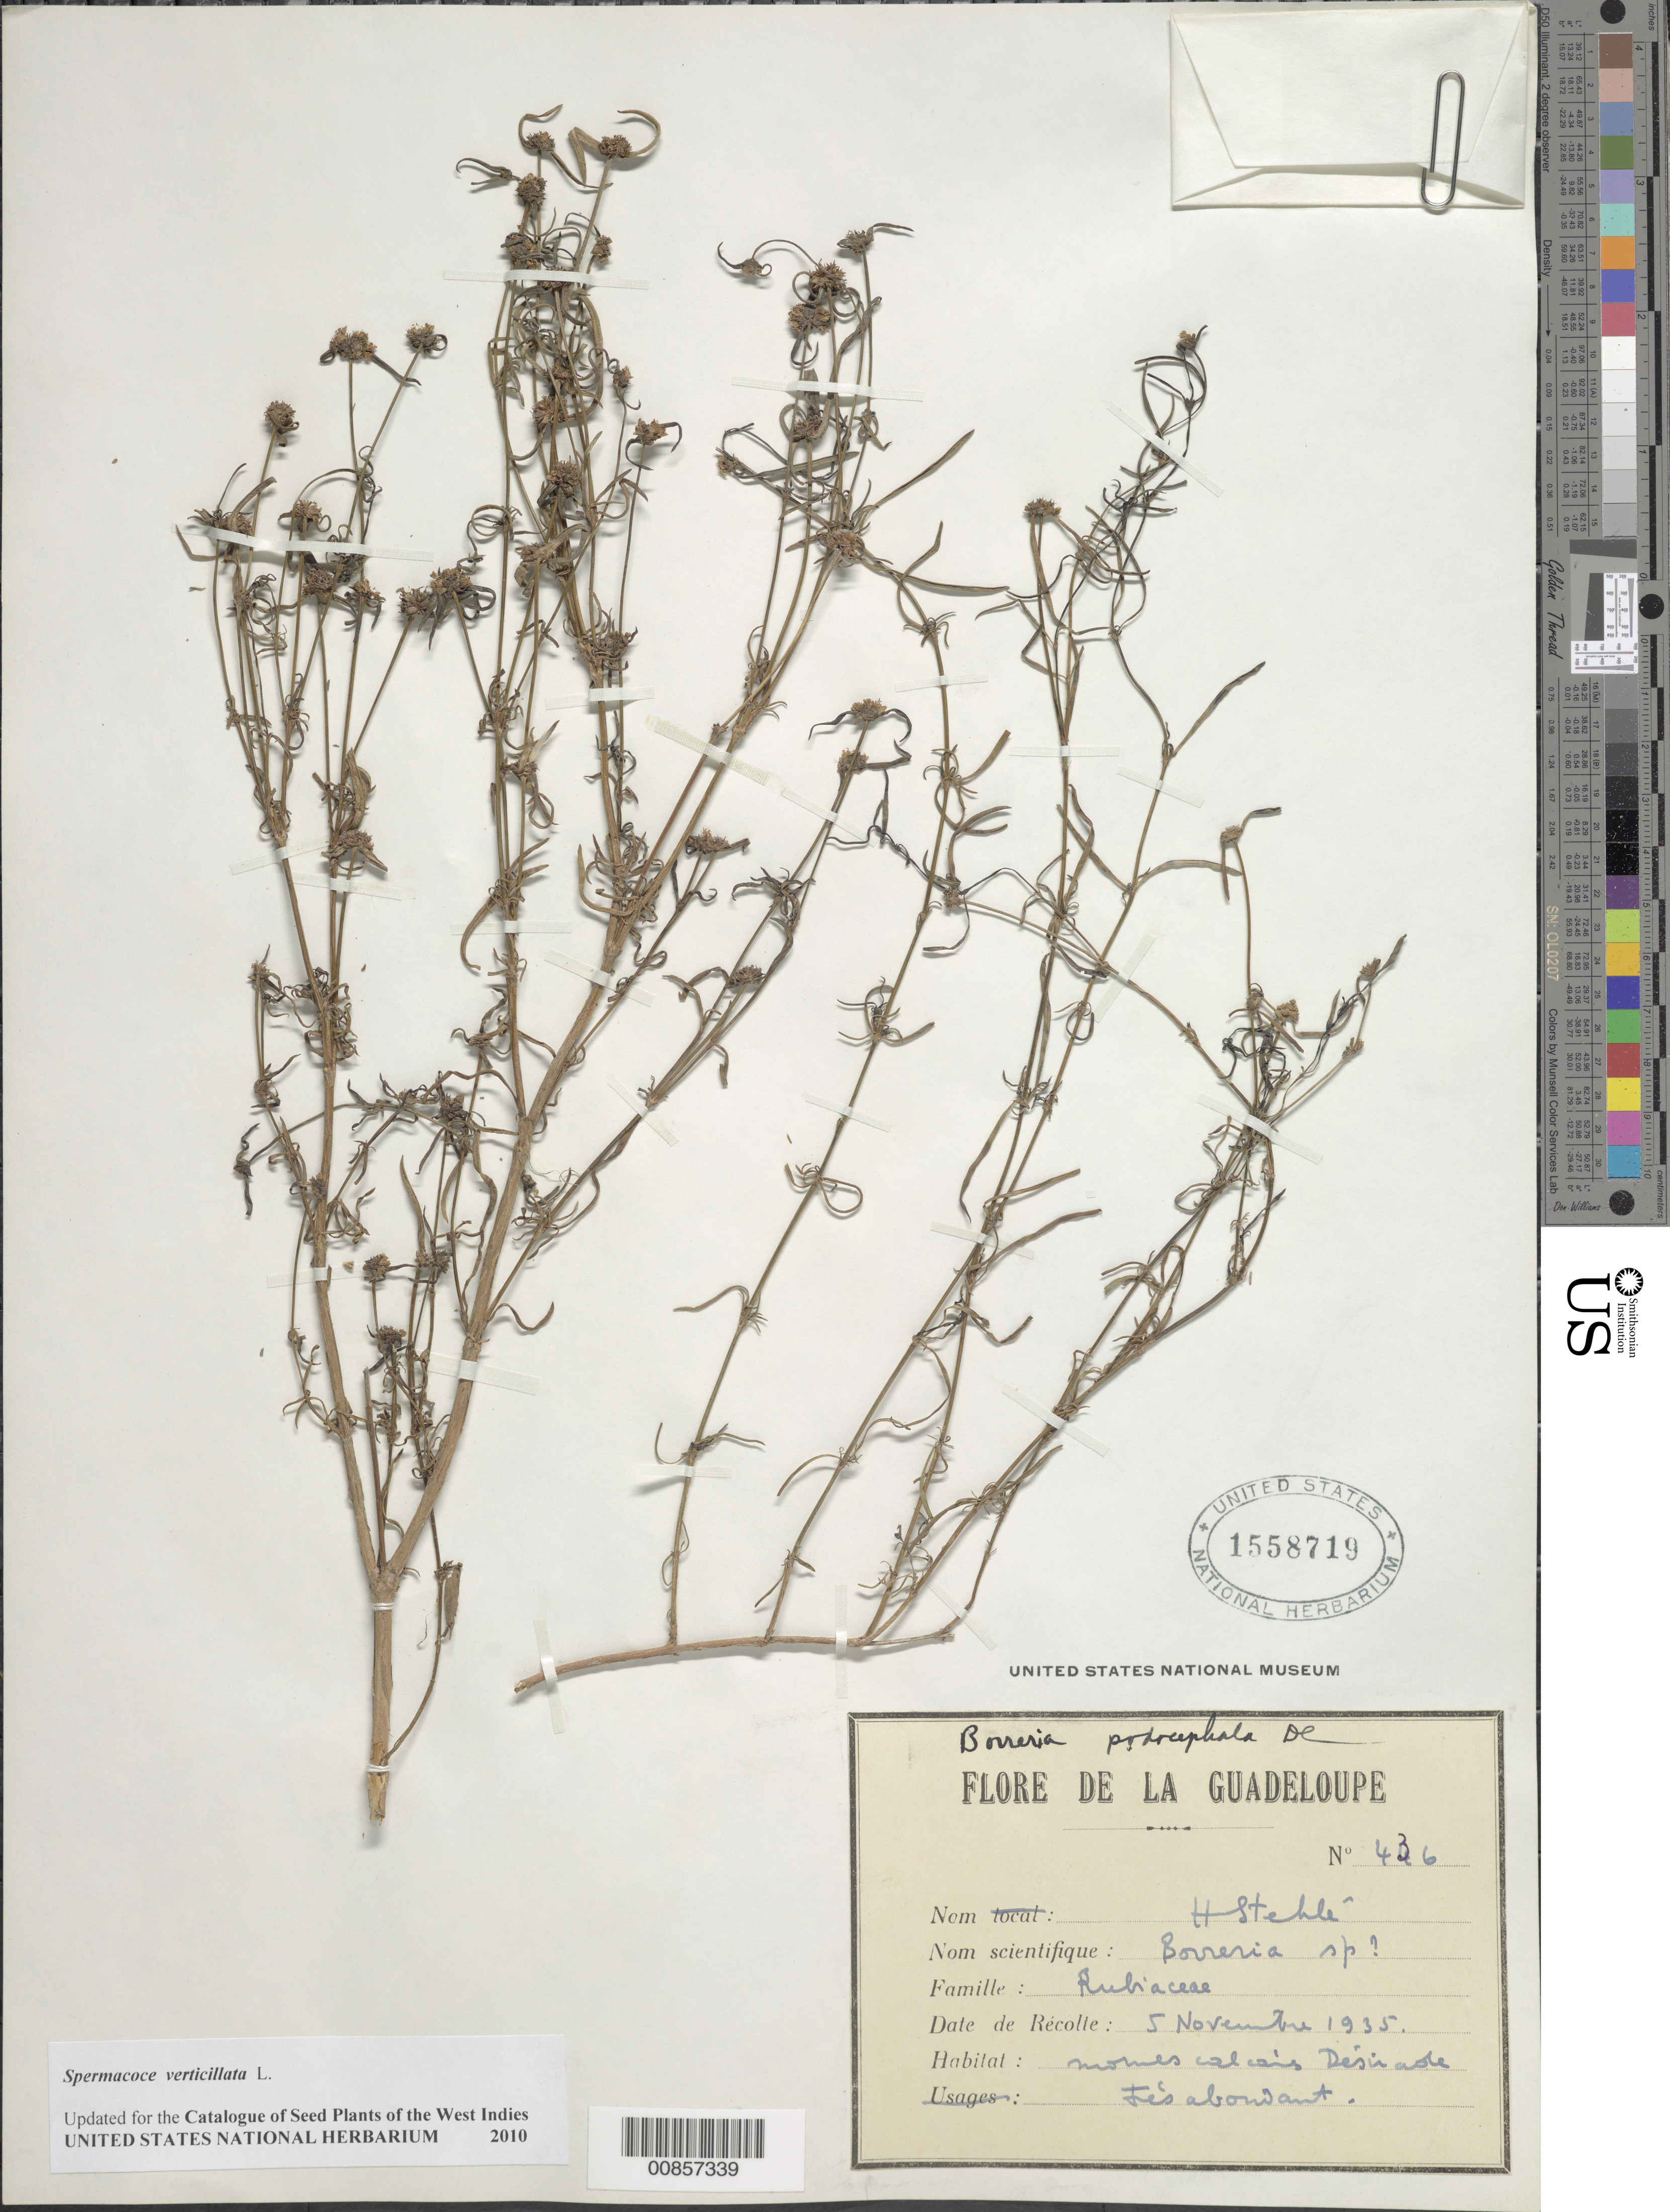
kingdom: Plantae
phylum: Tracheophyta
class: Magnoliopsida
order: Gentianales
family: Rubiaceae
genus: Spermacoce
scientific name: Spermacoce verticillata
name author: L.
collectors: H. Stehlé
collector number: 436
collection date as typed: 05 Nov 1935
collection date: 1935-11-05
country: Guadeloupe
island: La Désirade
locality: Désirade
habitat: Mornes calcairs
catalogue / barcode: US 1558719